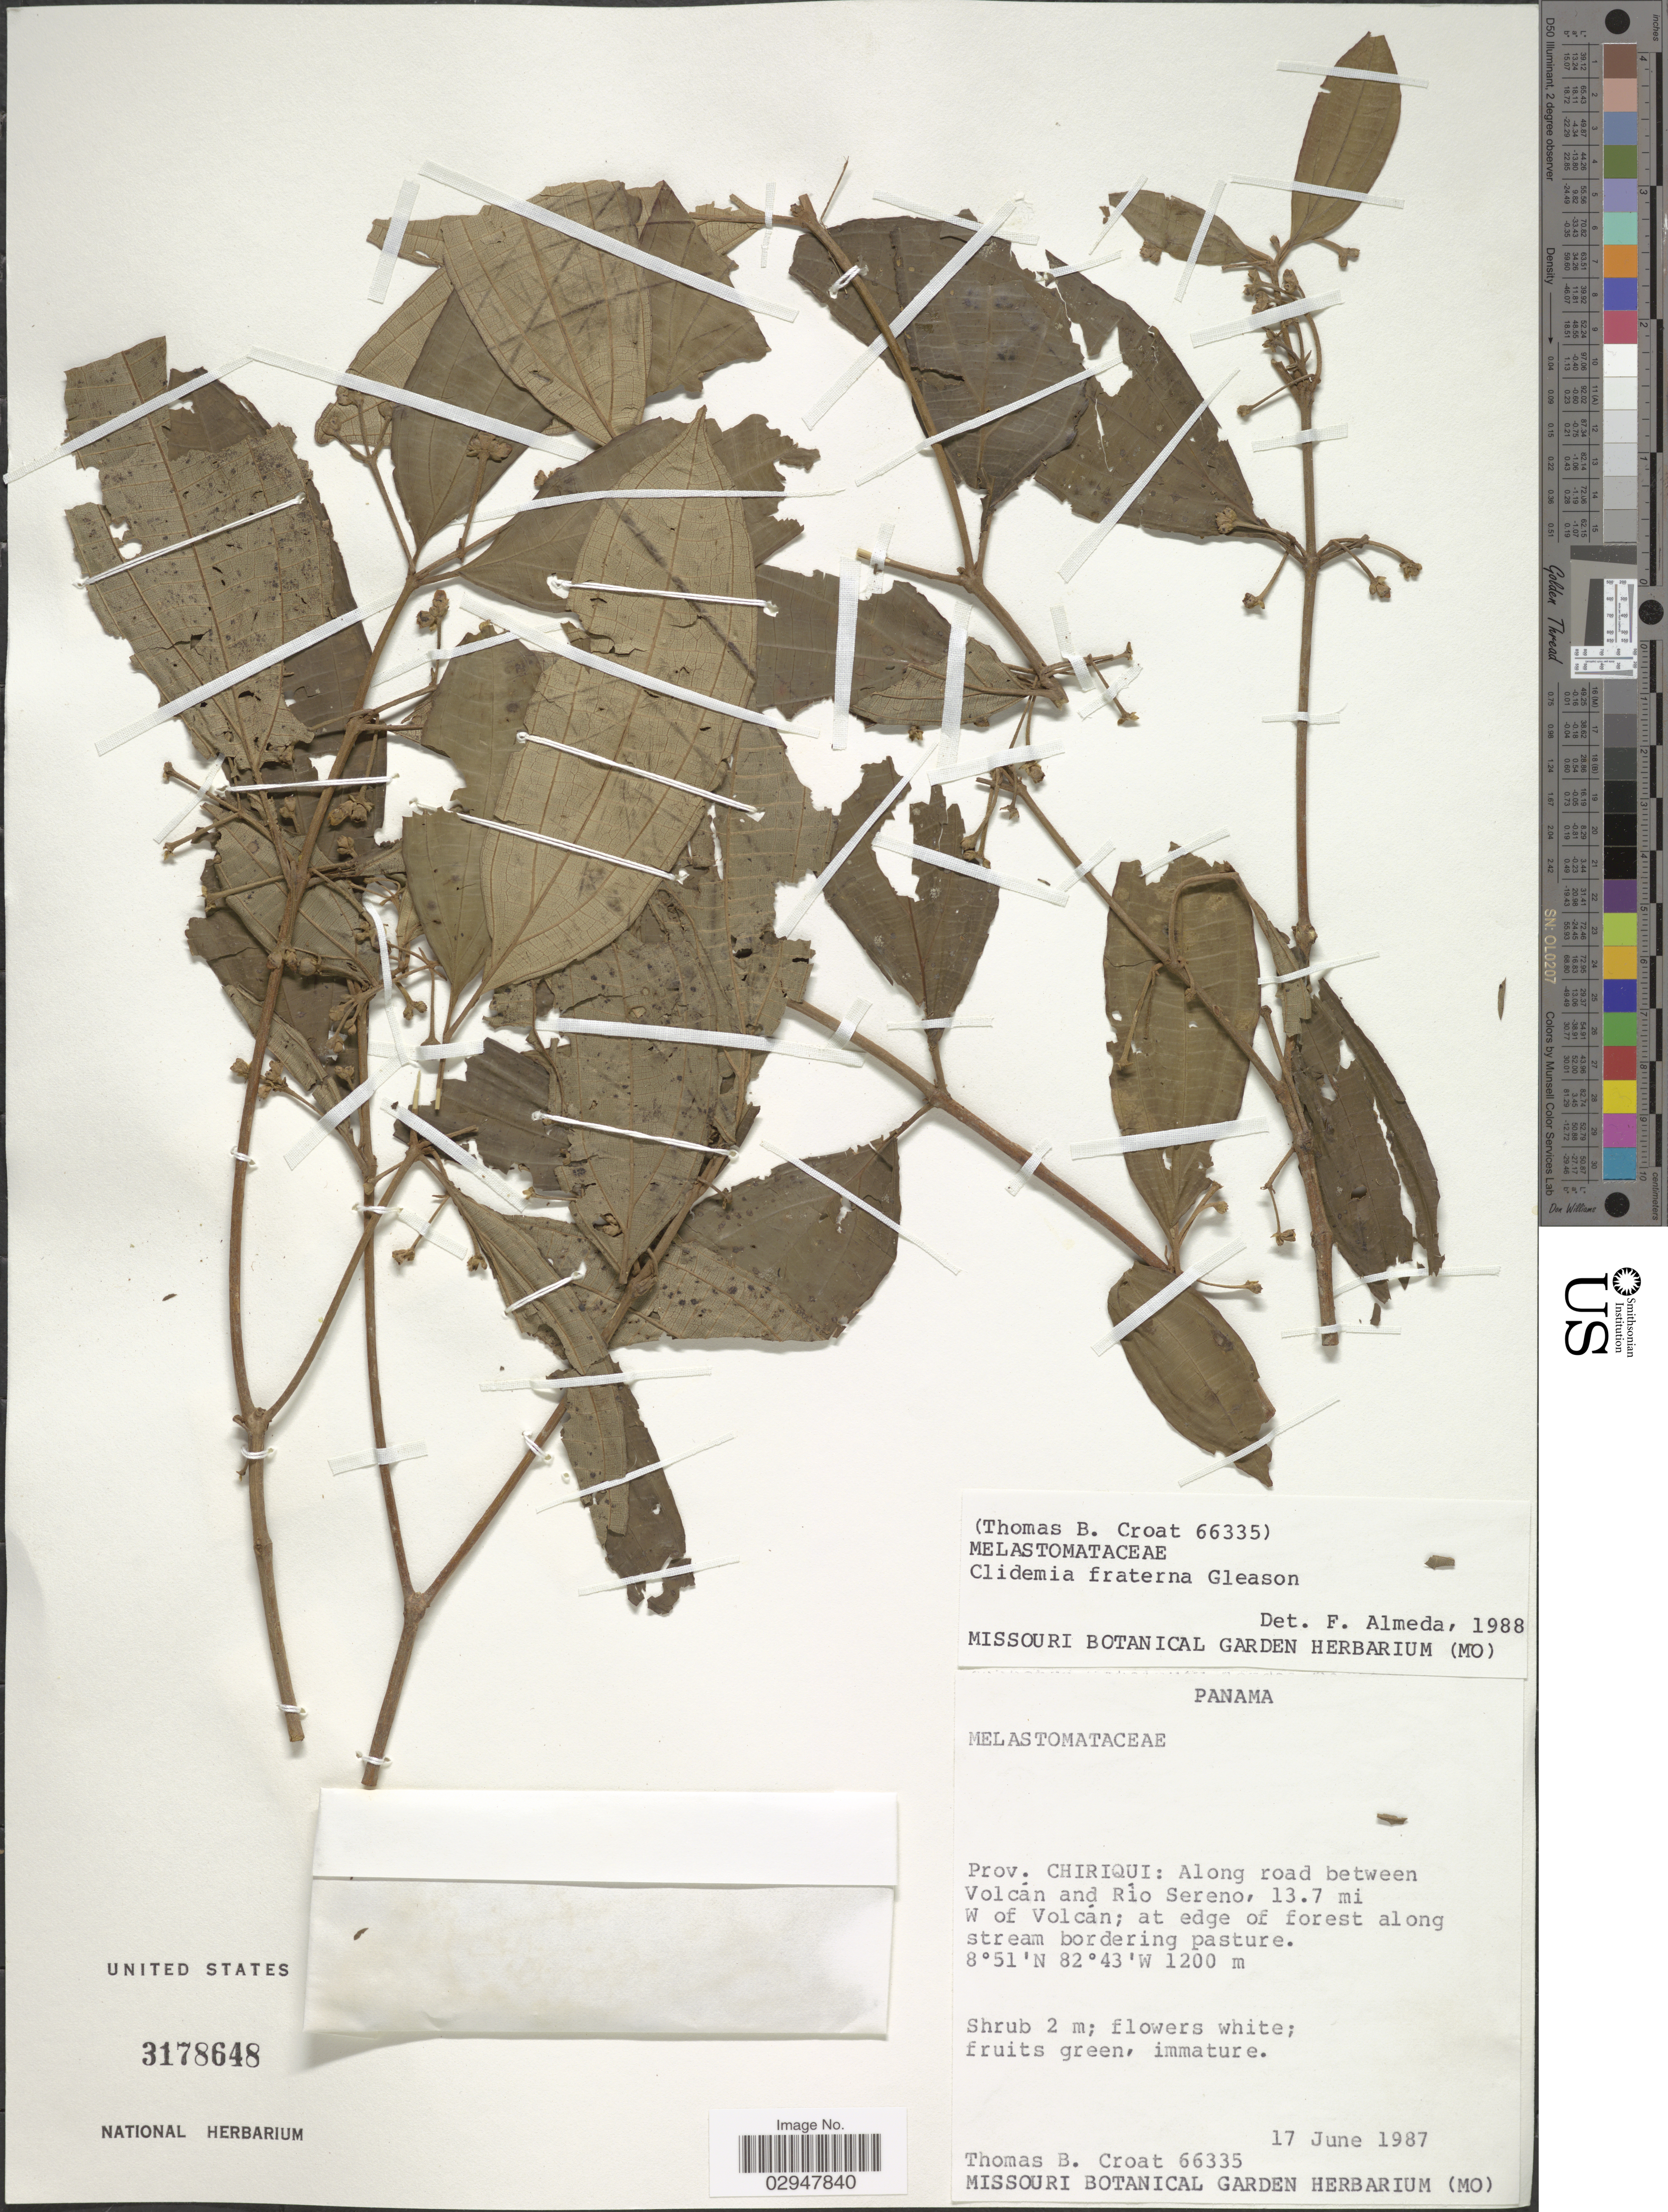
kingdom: Plantae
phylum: Tracheophyta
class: Magnoliopsida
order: Myrtales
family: Melastomataceae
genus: Clidemia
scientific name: Clidemia fraterna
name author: Gleason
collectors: T. B. Croat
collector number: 66335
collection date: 1987-06-17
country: Panama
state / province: Chiriqui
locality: Along road between Volcán and Rio Sereno, 13.7 mi W of Volcan; at edge of forest along stream bordering pasture.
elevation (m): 1200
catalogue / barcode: US 3178648